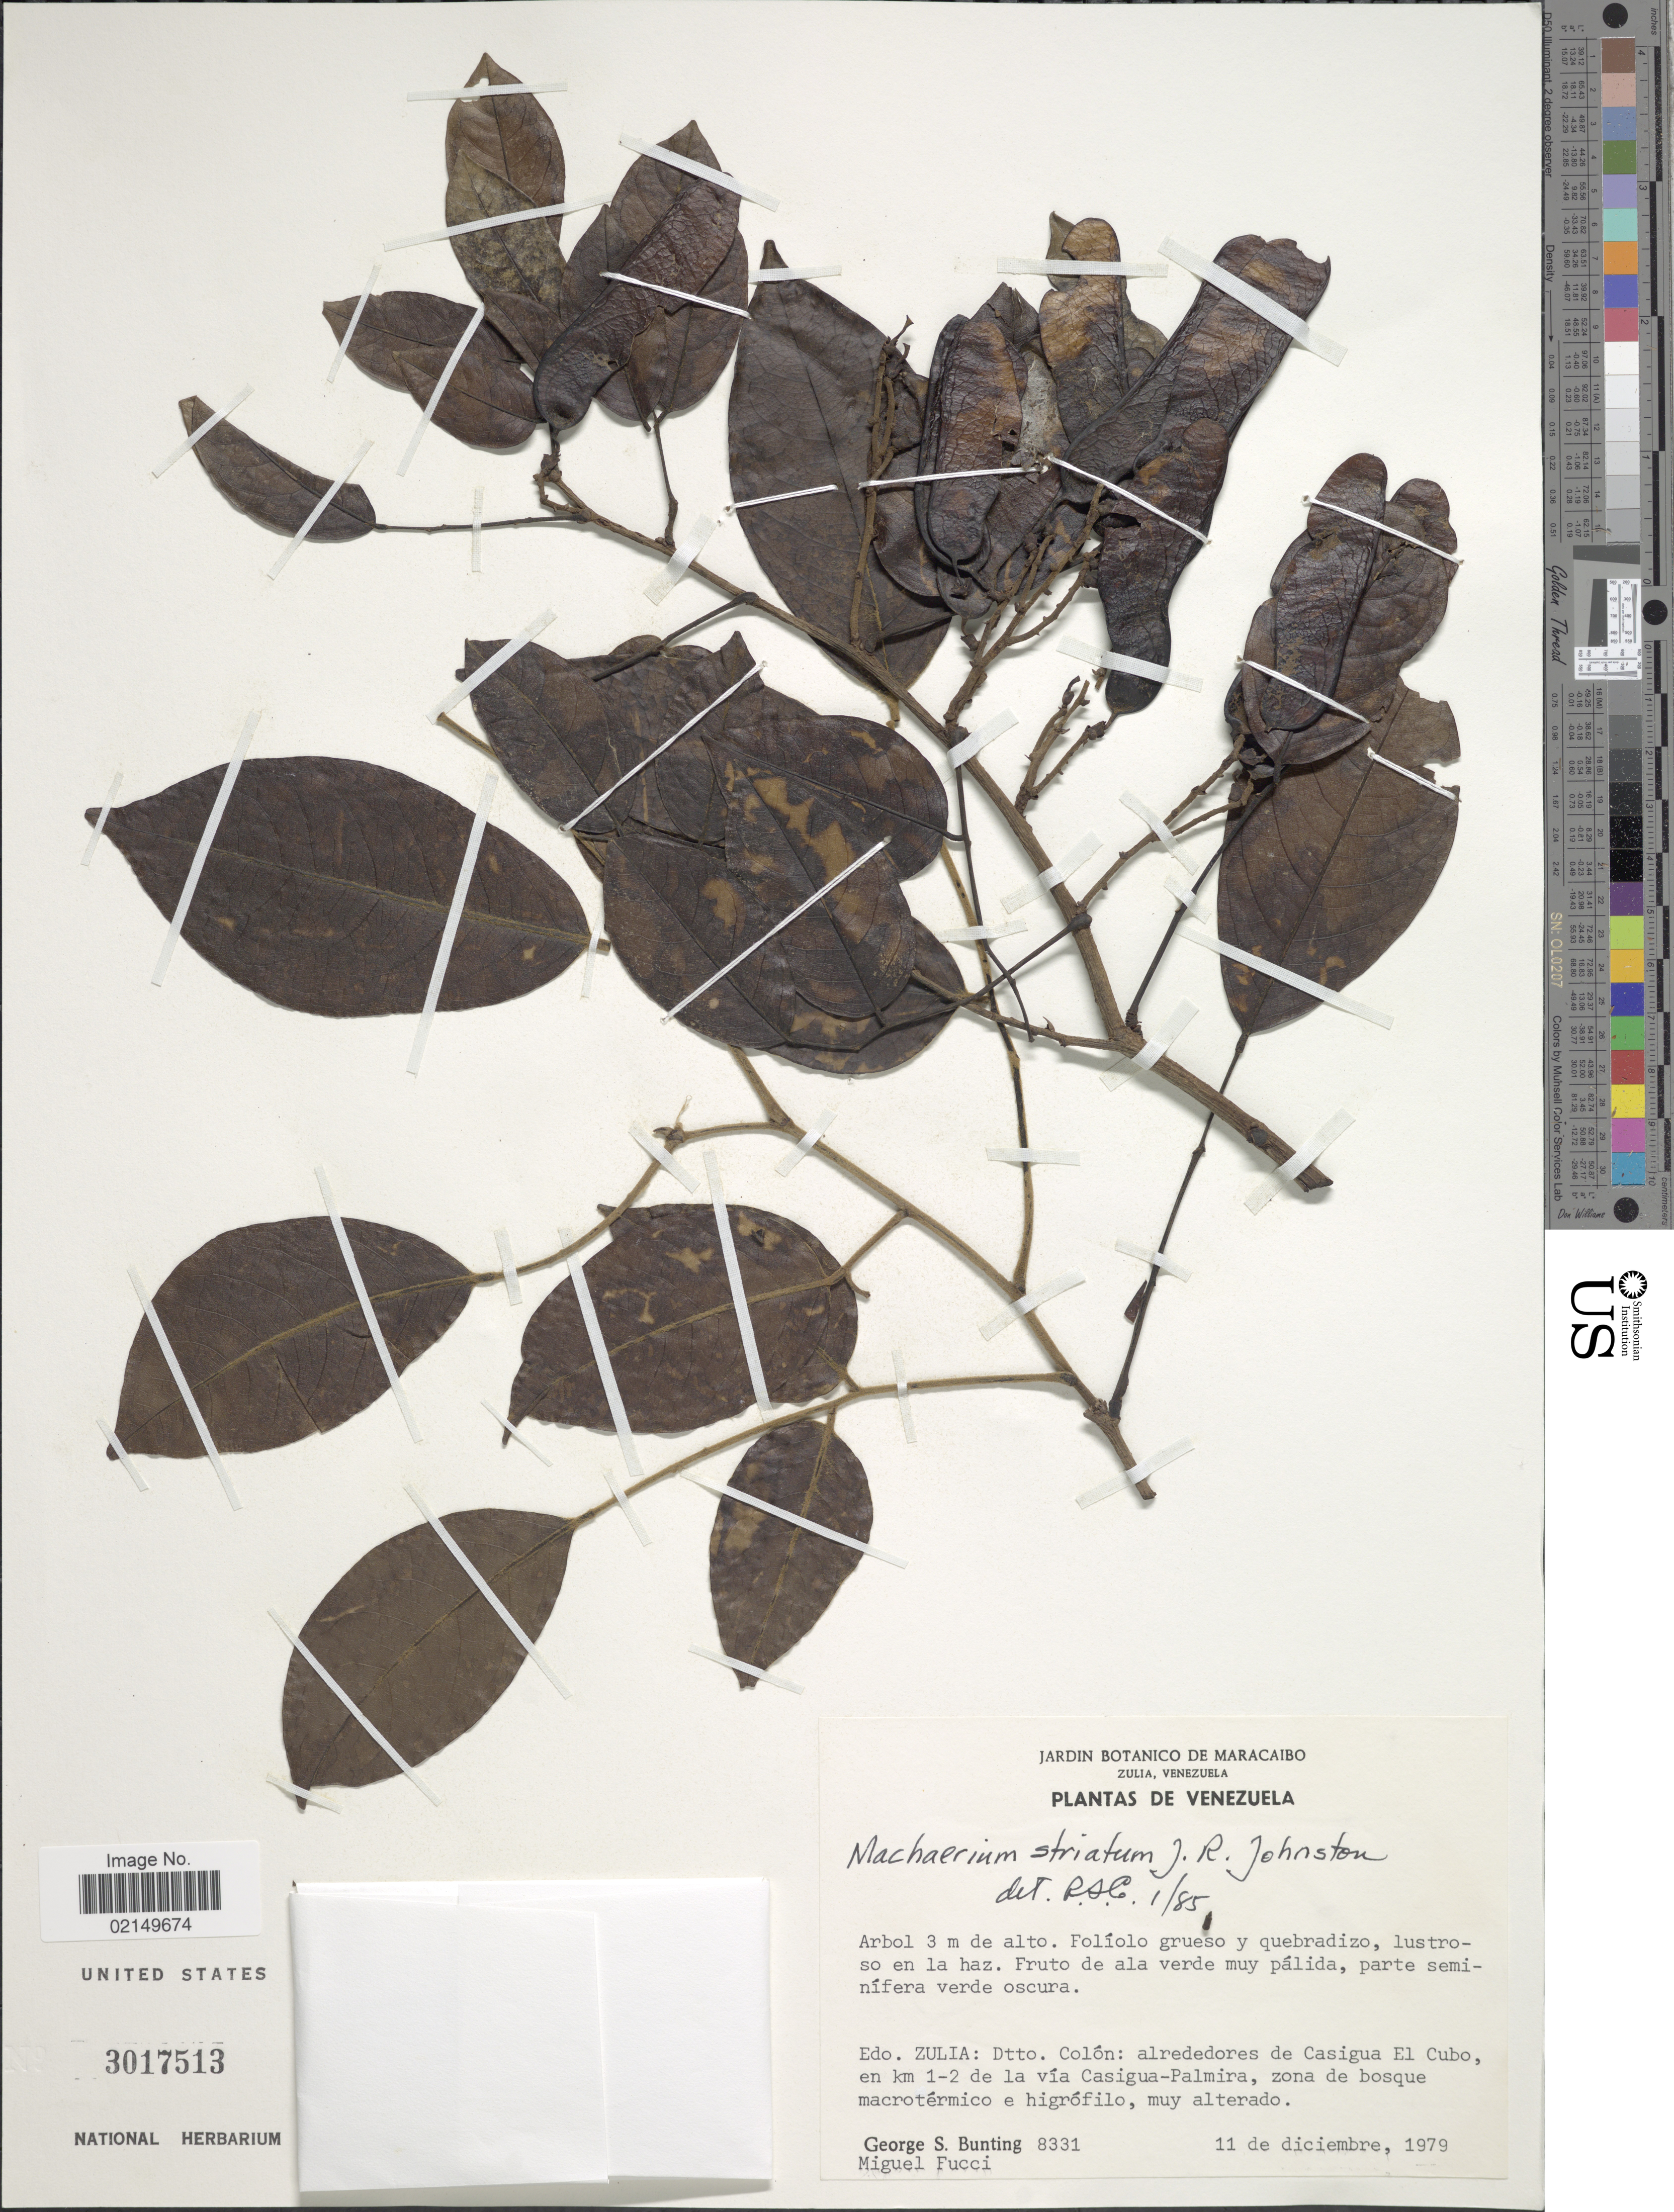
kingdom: Plantae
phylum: Tracheophyta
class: Magnoliopsida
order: Fabales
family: Fabaceae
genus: Machaerium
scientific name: Machaerium striatum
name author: J.R. Johnst.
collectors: G. S. Bunting & M. Fucci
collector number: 8331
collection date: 1979-12-11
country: Venezuela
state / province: Zulia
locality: Edo. Zulia: Dtto. Colon: alrededores de Casigua El Cubo, en km 1-2 de la via Casigua-Palmira, zona de bosque macrotermico e higrofilo, muy alterado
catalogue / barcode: US 3017513